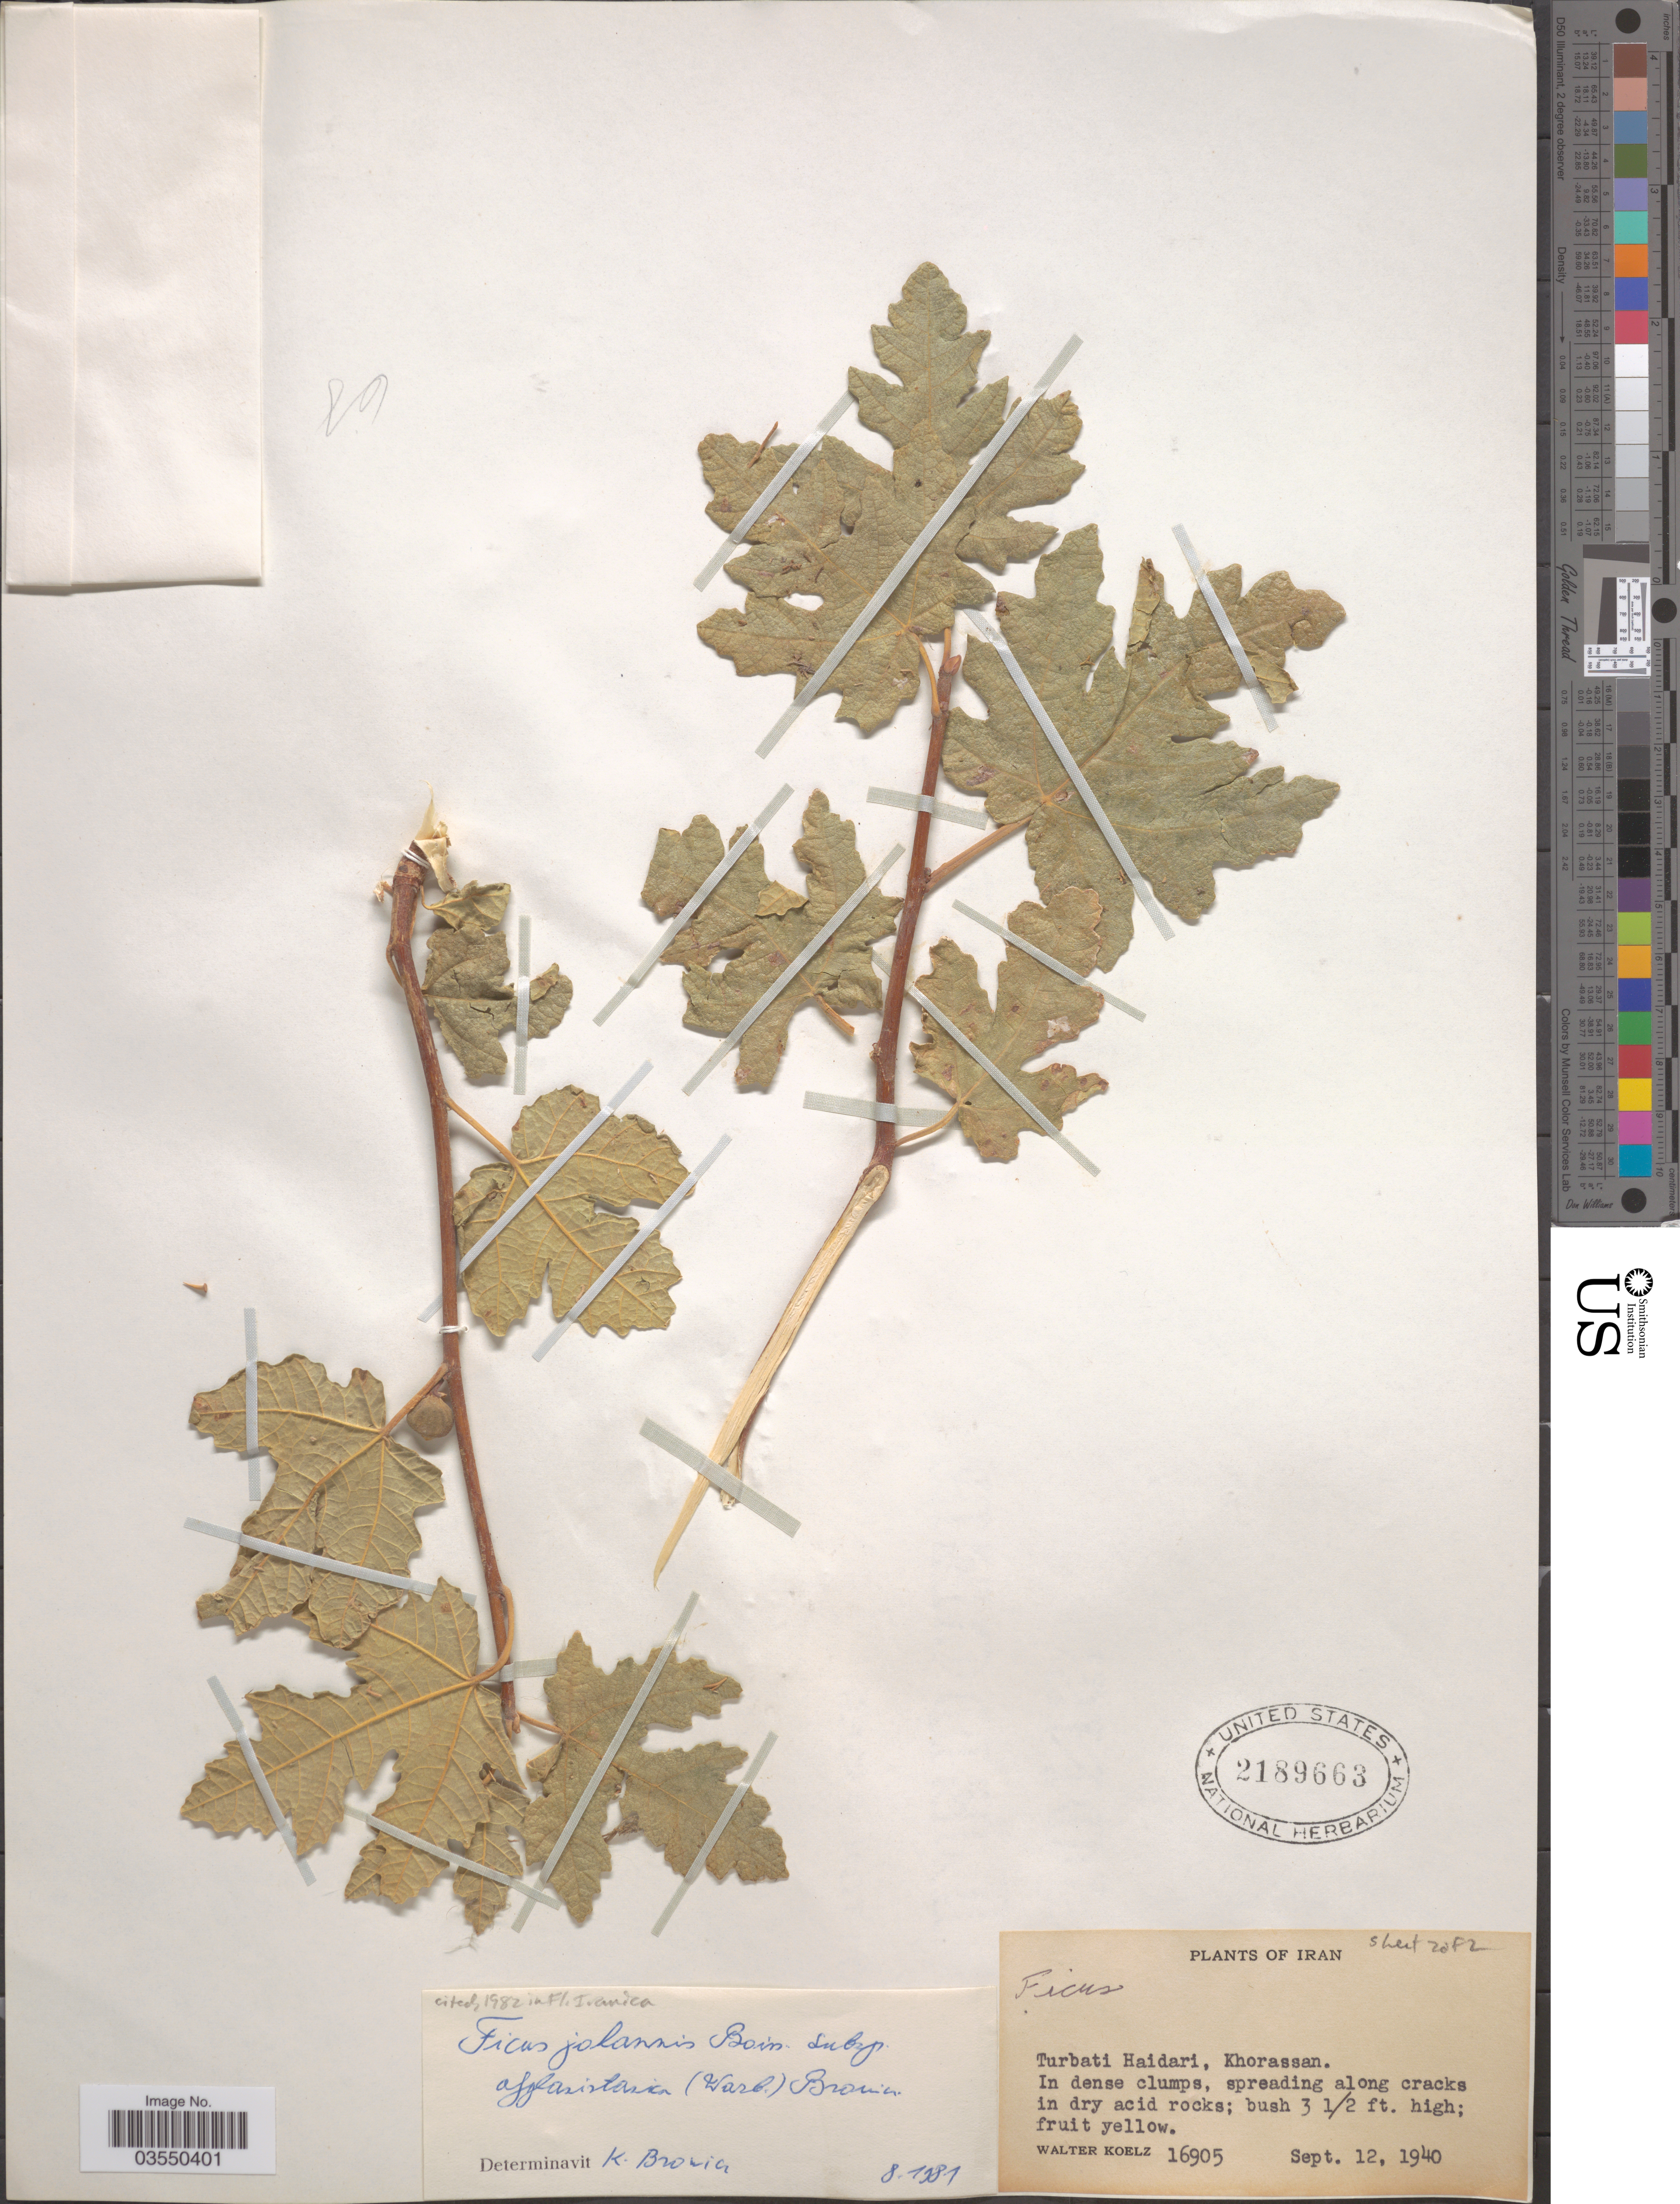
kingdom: Plantae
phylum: Tracheophyta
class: Magnoliopsida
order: Rosales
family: Moraceae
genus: Ficus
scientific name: Ficus johannis subsp. afghanistanica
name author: (Warb.) Browicz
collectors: W. N. Koelz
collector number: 16905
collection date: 1940-09-12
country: Iran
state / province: Khorasan [obsolete]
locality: Turbati Haidari.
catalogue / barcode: US 2189663